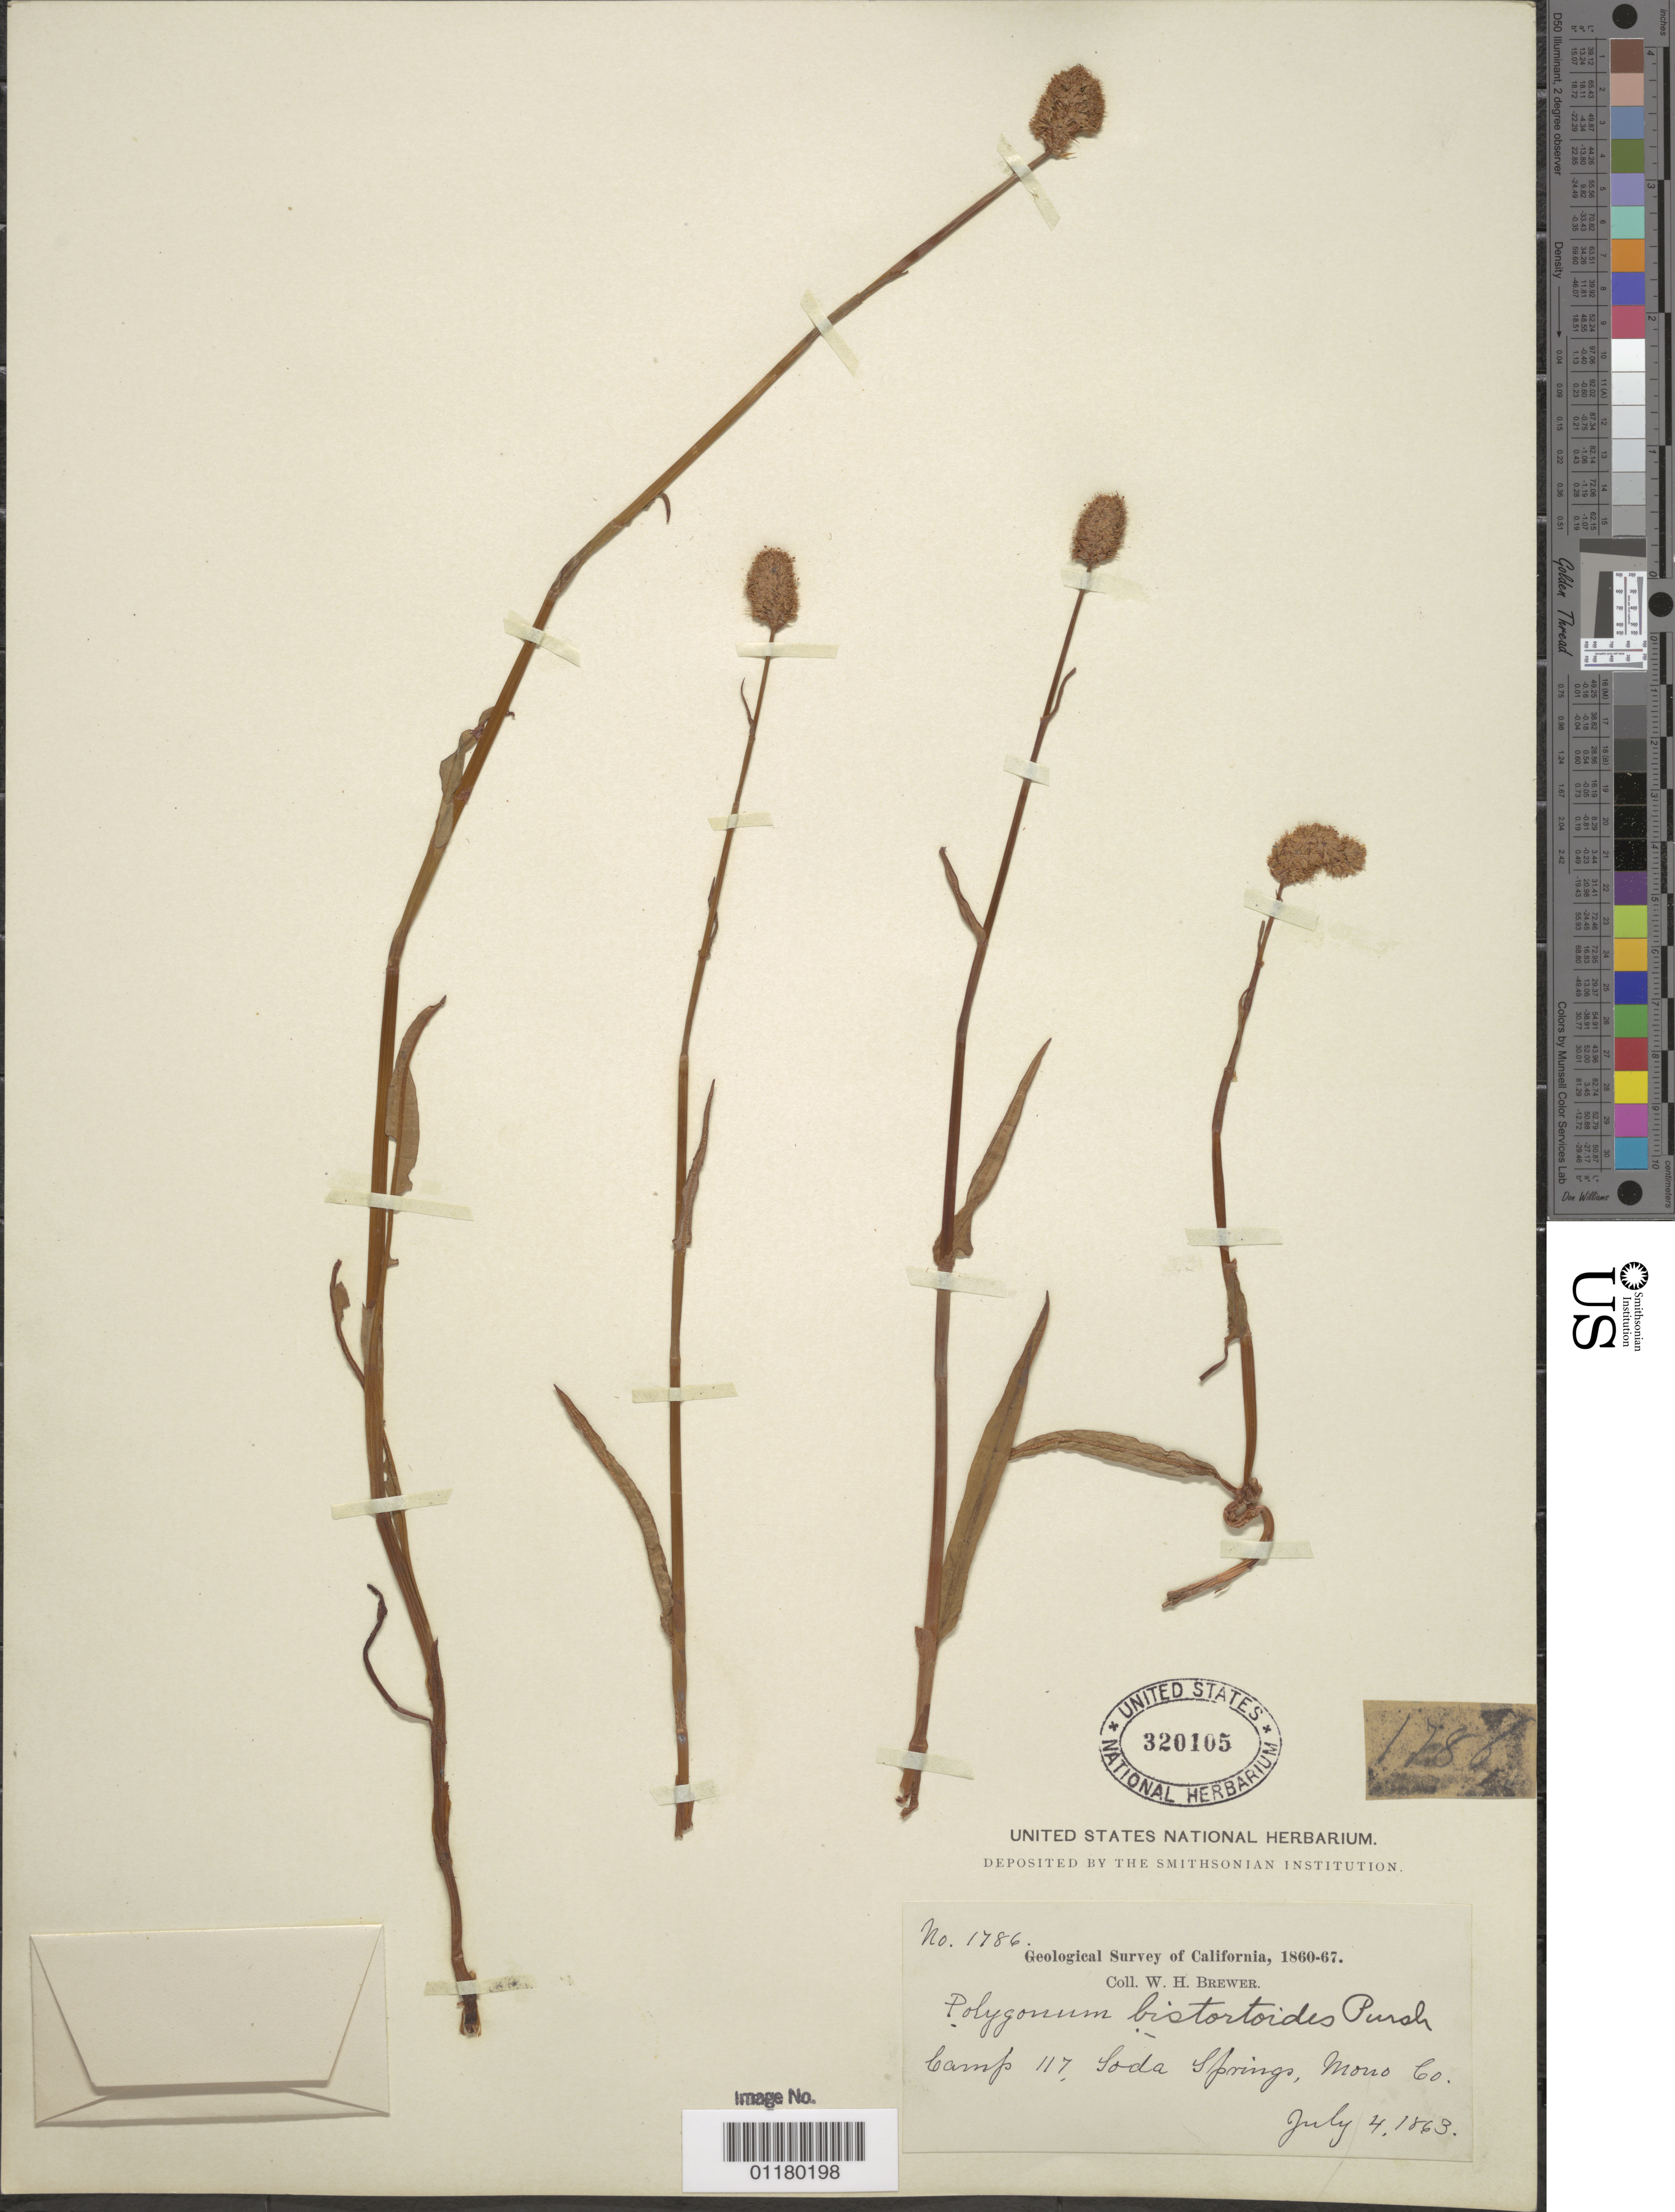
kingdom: Plantae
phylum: Tracheophyta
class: Magnoliopsida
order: Caryophyllales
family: Polygonaceae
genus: Bistorta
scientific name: Bistorta bistortoides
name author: (Pursh) Small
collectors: R. H. Brewer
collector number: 1786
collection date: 1863-07-04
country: United States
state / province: California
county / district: Mono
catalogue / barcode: US 320105